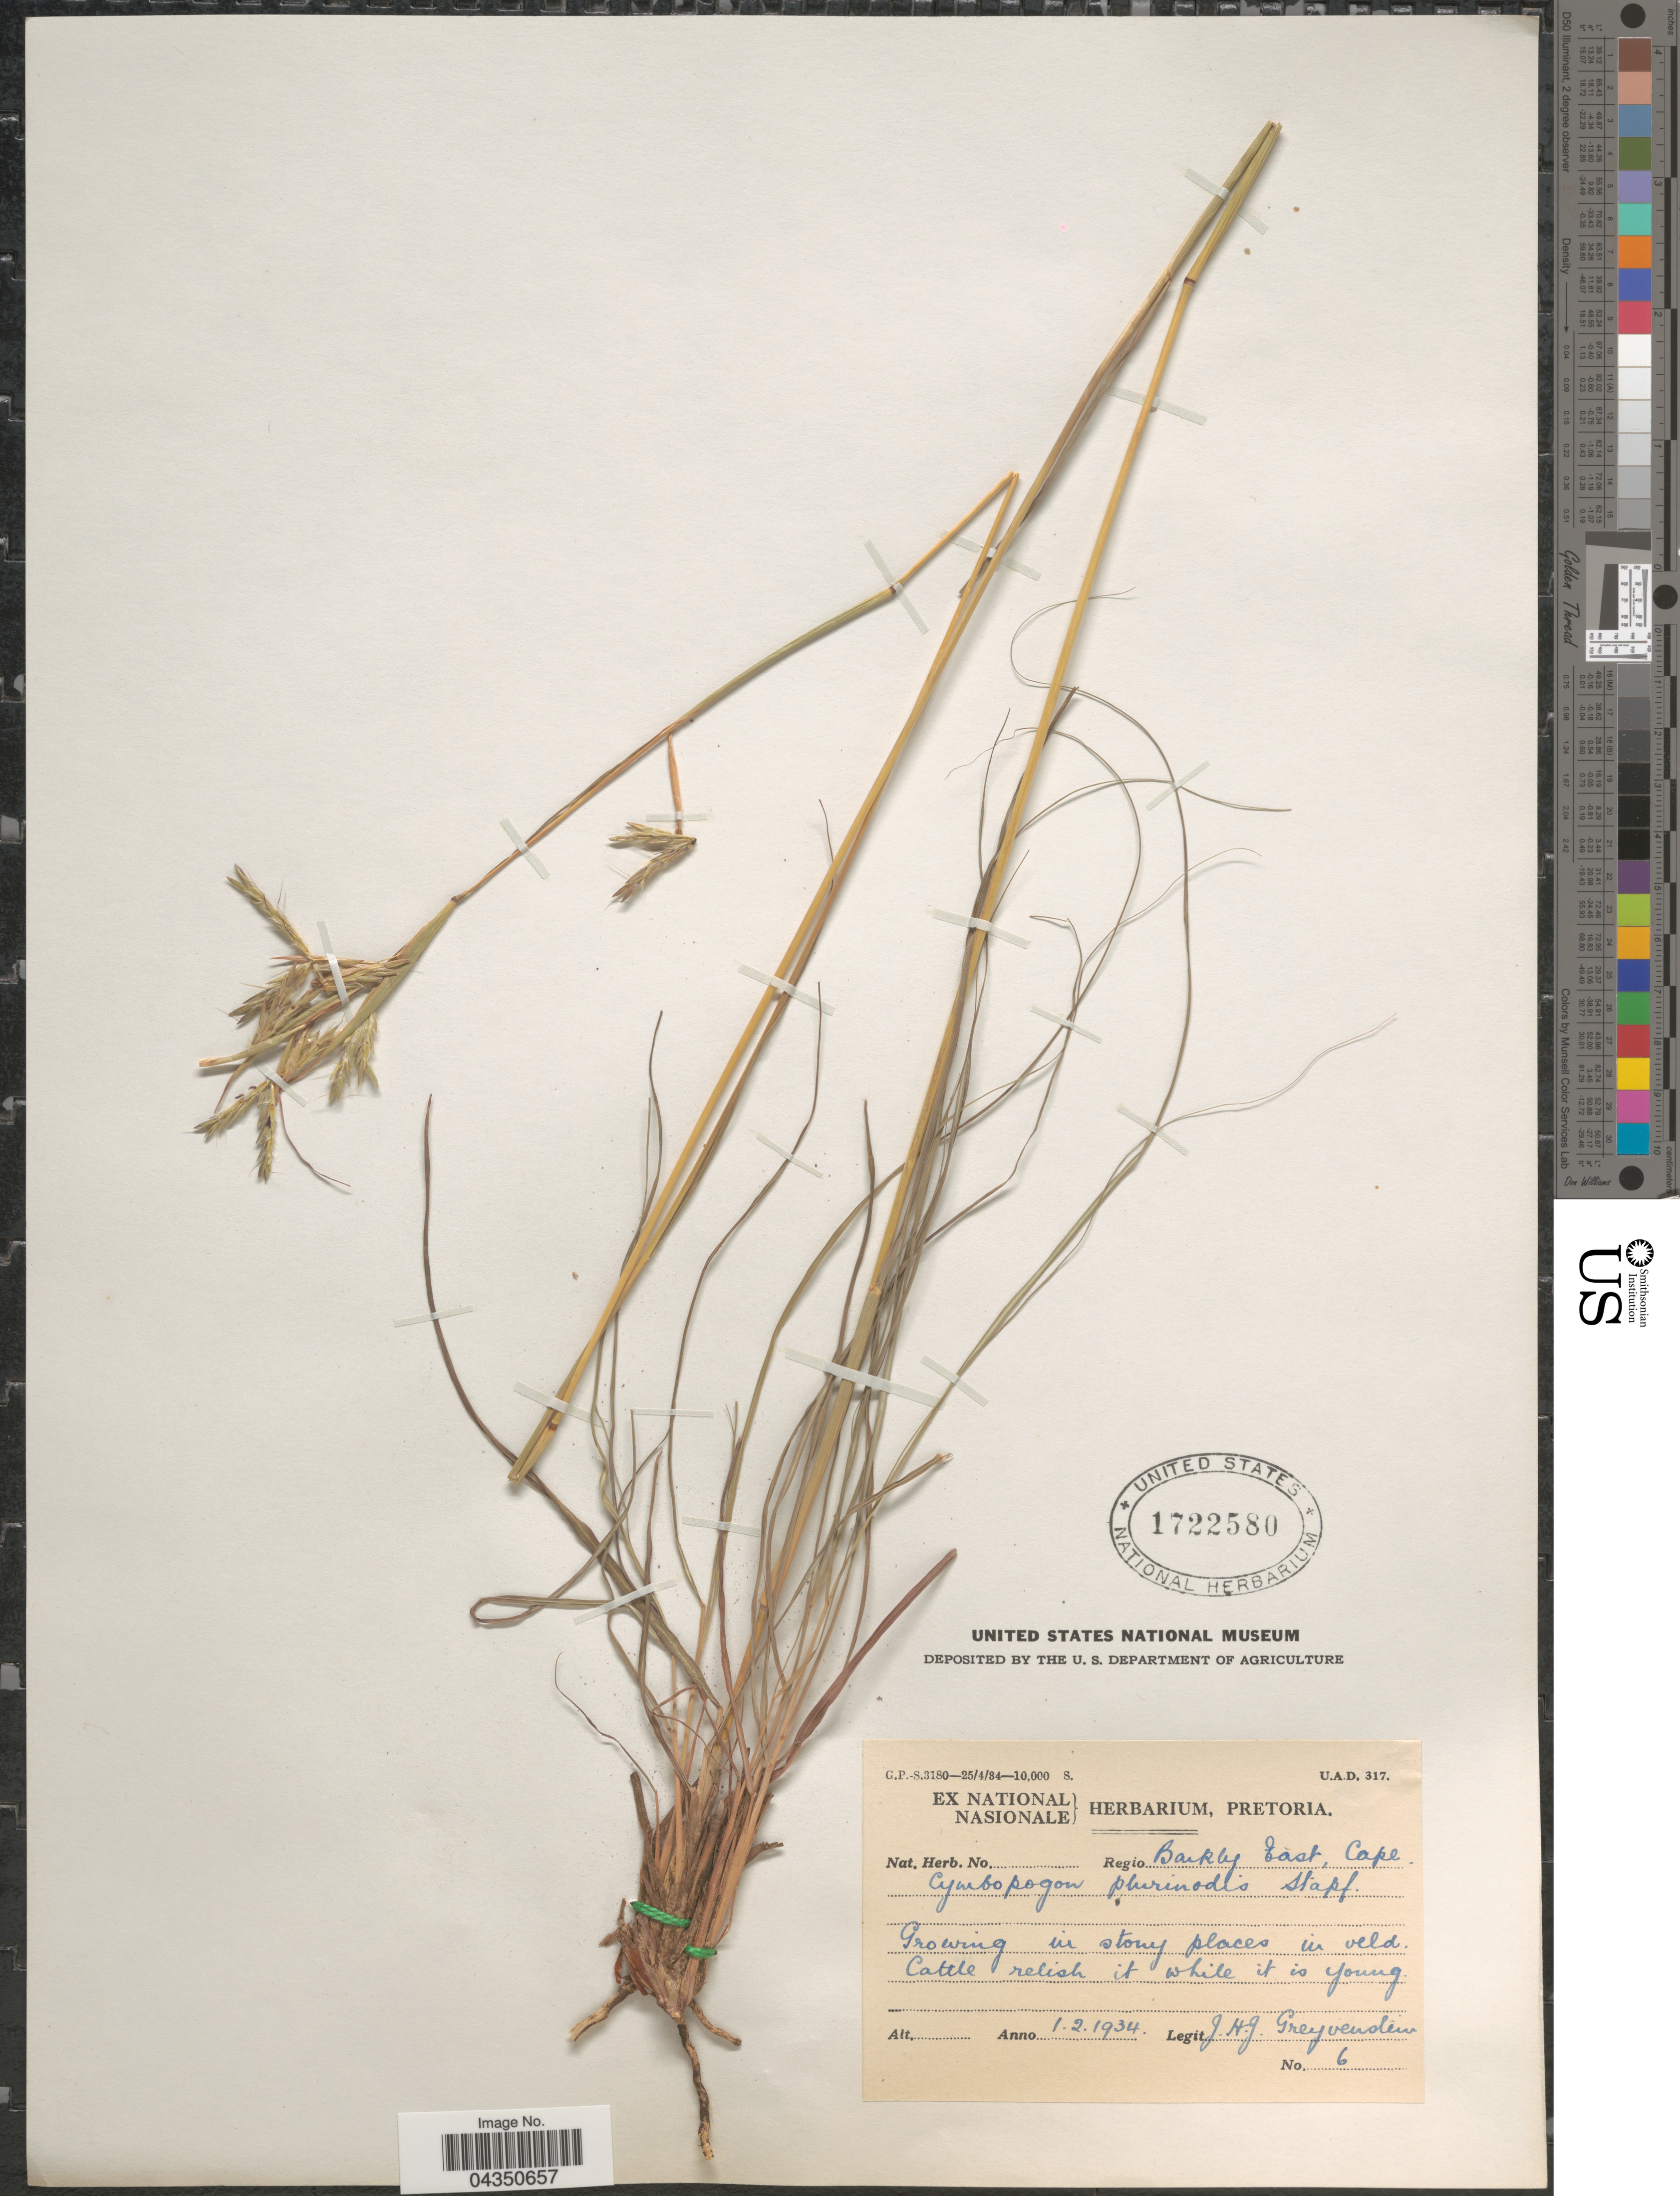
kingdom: Plantae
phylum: Tracheophyta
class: Liliopsida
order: Poales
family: Poaceae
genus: Cymbopogon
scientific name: Cymbopogon pospischillii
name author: (K. Schum.) C.E. Hubb.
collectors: J. Greyvenstein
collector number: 6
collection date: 1934-02-01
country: South Africa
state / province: Eastern Cape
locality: Regio Barkly East, Cape. Growing in stony places in veld.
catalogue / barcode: US 1722580